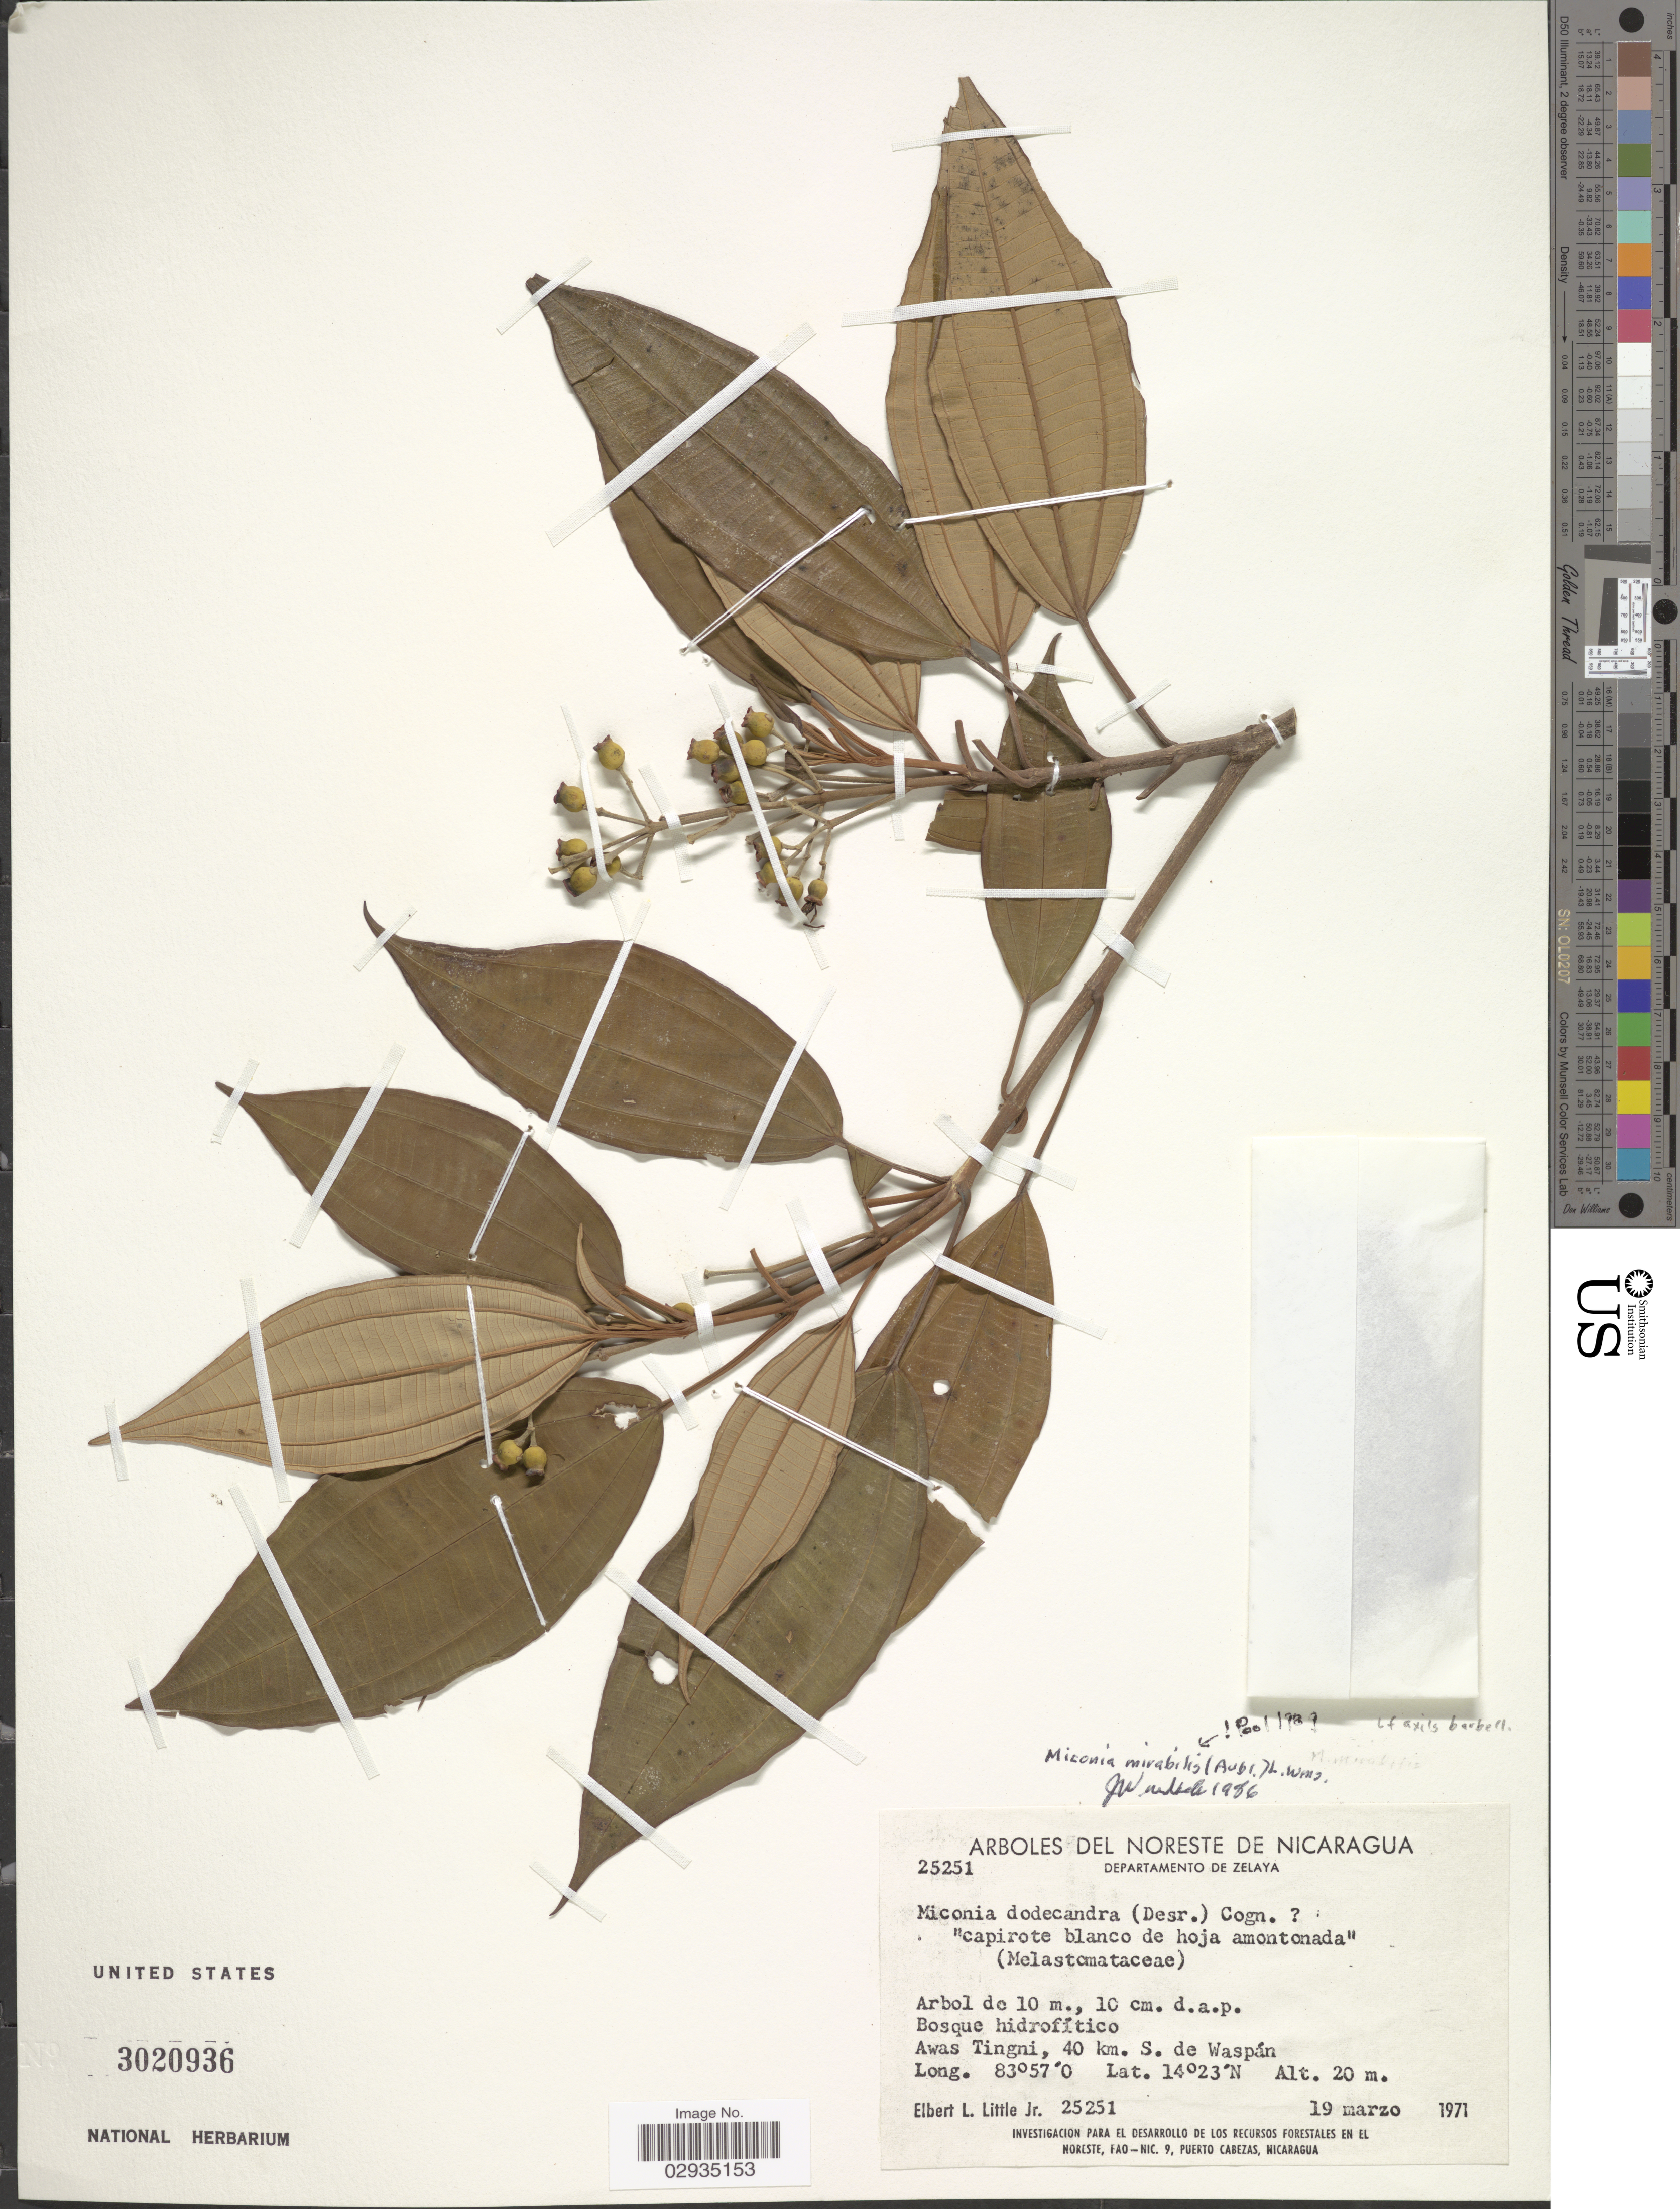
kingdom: Plantae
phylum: Tracheophyta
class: Magnoliopsida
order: Myrtales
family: Melastomataceae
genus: Miconia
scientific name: Miconia mirabilis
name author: (Aubl.) L.O. Williams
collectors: E. L. Little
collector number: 25251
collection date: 1971-03-19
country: Nicaragua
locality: Arboles del Noreste de Nicaragua. Departamento de Zelaya. Awas Tingni, 40 km. S. de Waspán.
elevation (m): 20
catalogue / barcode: US 3020936